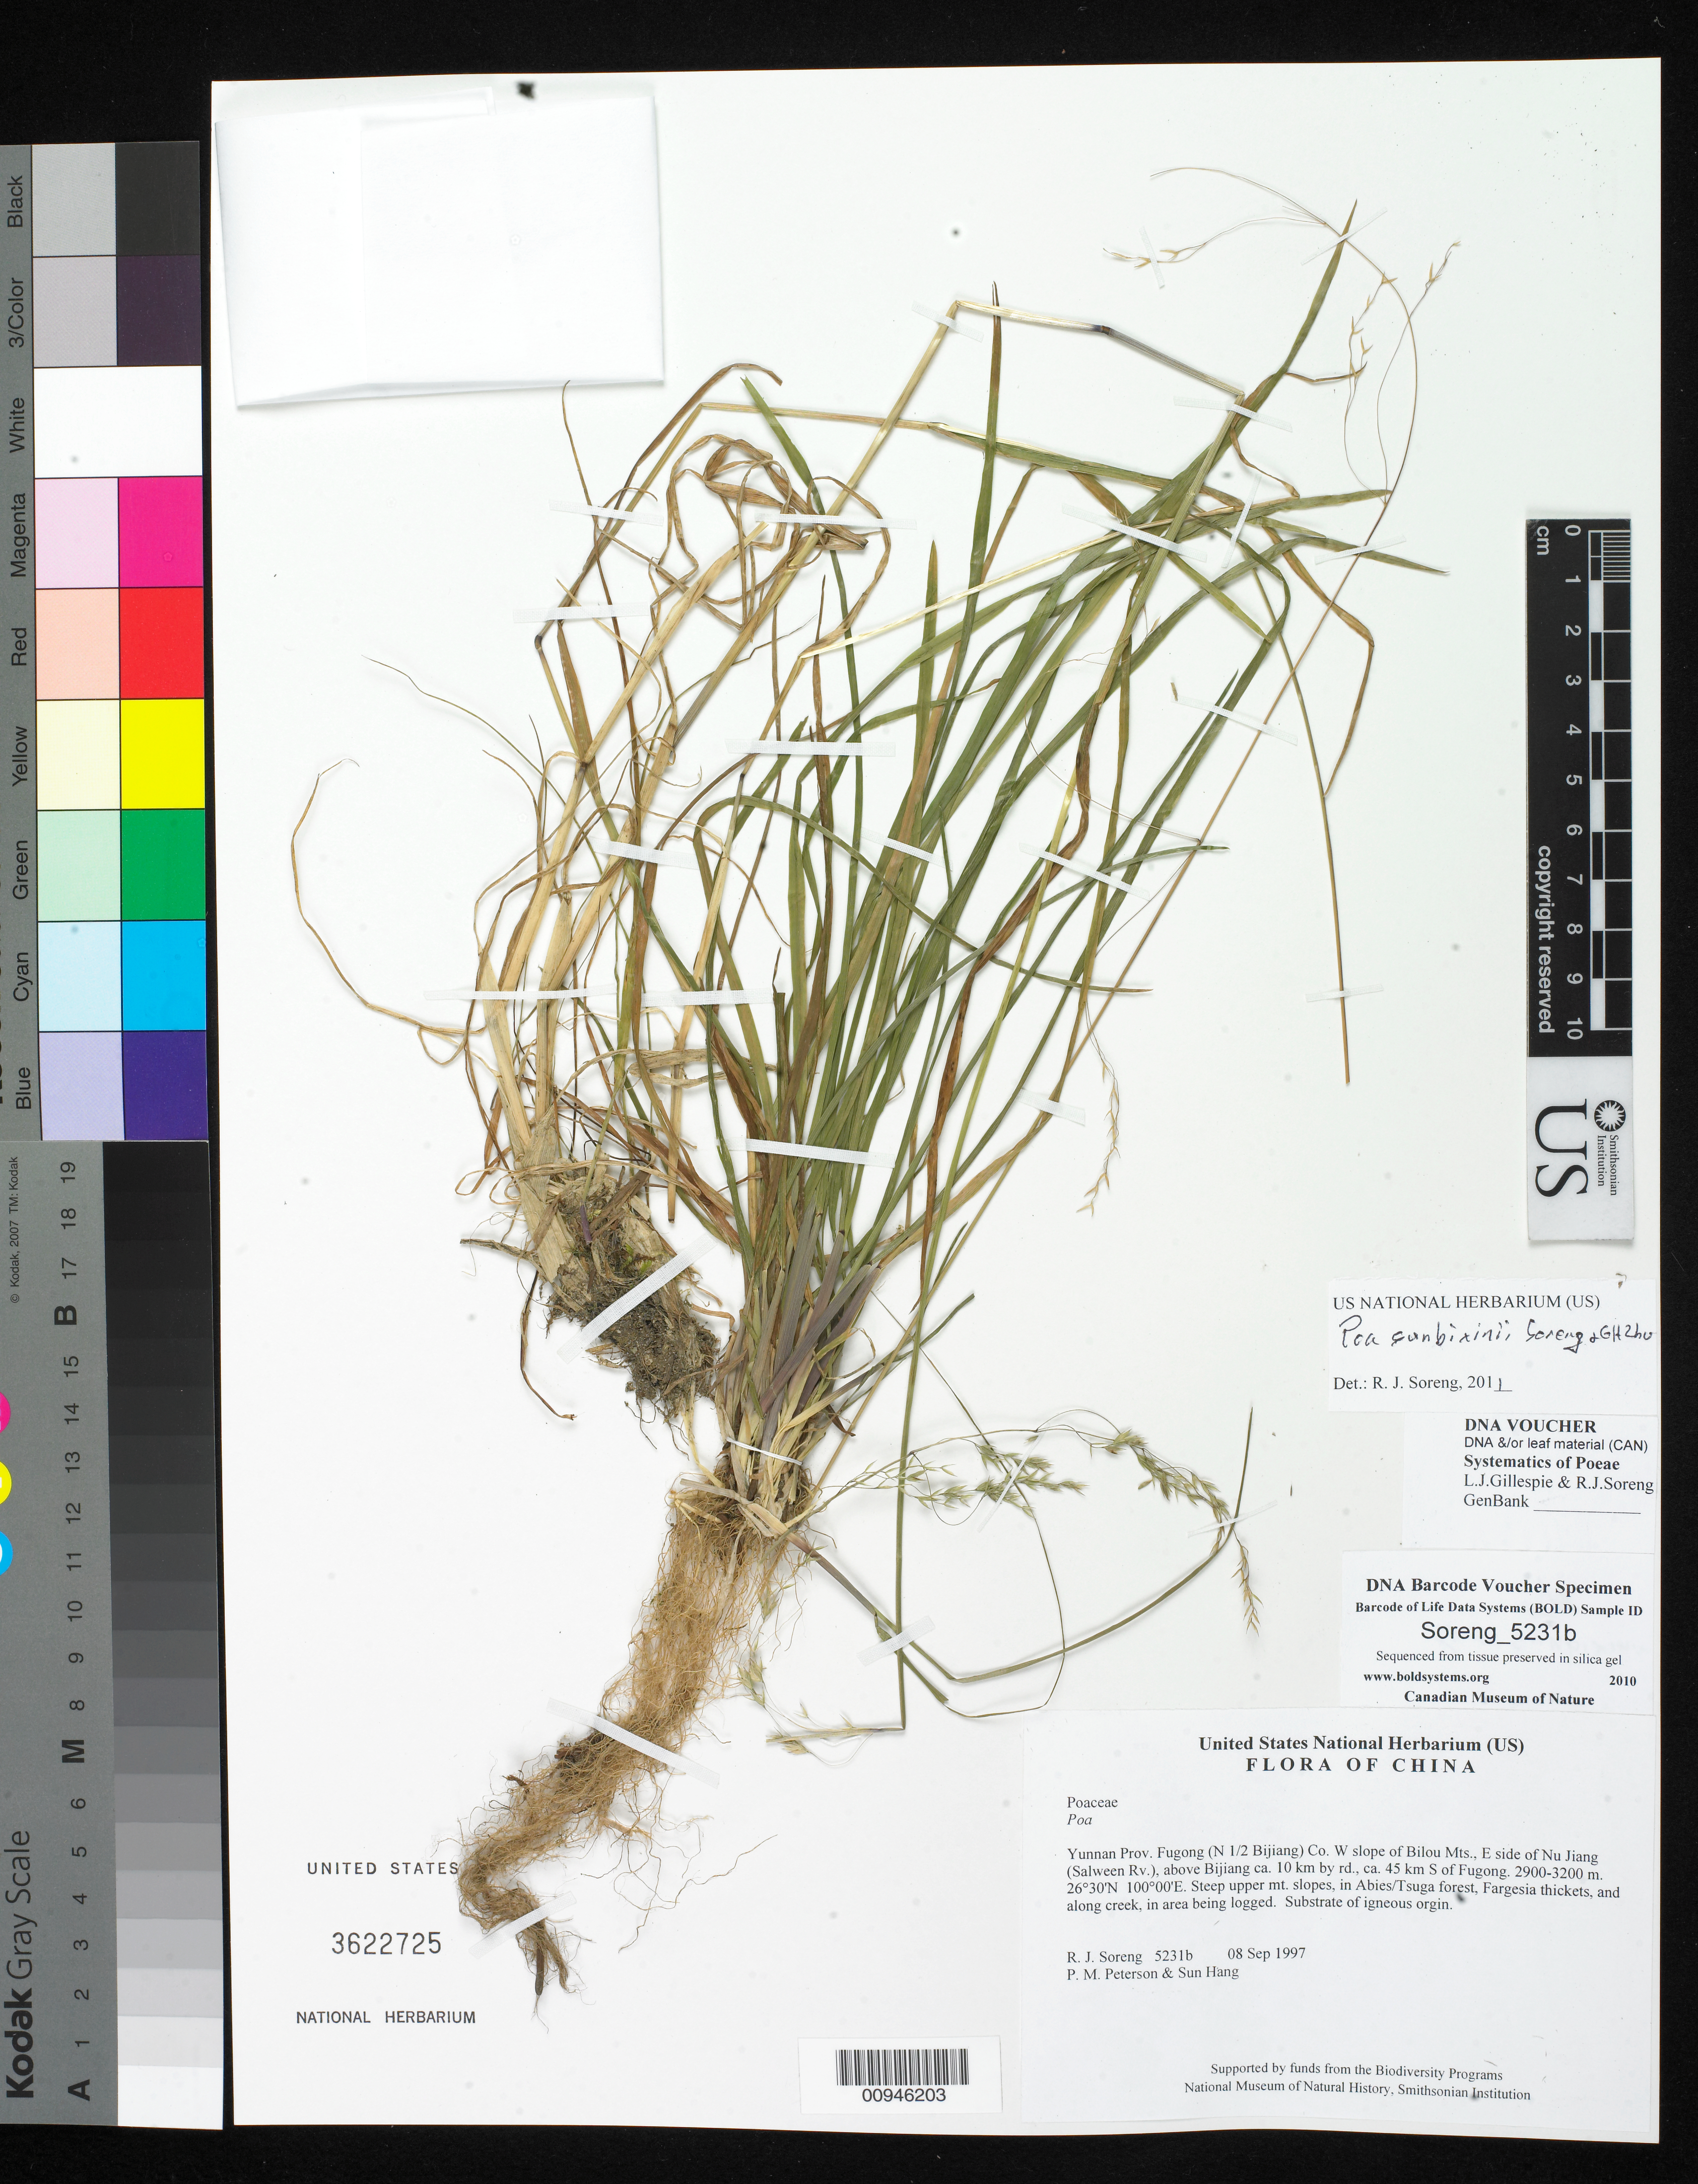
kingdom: Plantae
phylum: Tracheophyta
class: Liliopsida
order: Poales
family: Poaceae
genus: Poa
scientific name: Poa sunbisinii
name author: Soreng & G.H. Zhu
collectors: R. J. Soreng, P. M. Peterson & Sun Hang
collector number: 5231-b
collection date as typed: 08 Sep 1997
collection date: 1997-09-08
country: China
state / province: Yunnan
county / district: Fugong (N 1/2 Bijiang)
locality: W slope of Bilou Mts., E side of Nu Jiang (Salween Rv.), above Bijiang ca. 10 km by rd., ca. 45 km S of Fugong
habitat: Steep upper mt. slopes, in Abies/Tsuga forest, Fargesia thickets, and along creek, in area being logged. Substrate of igneou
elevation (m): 2900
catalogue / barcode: US 3622725